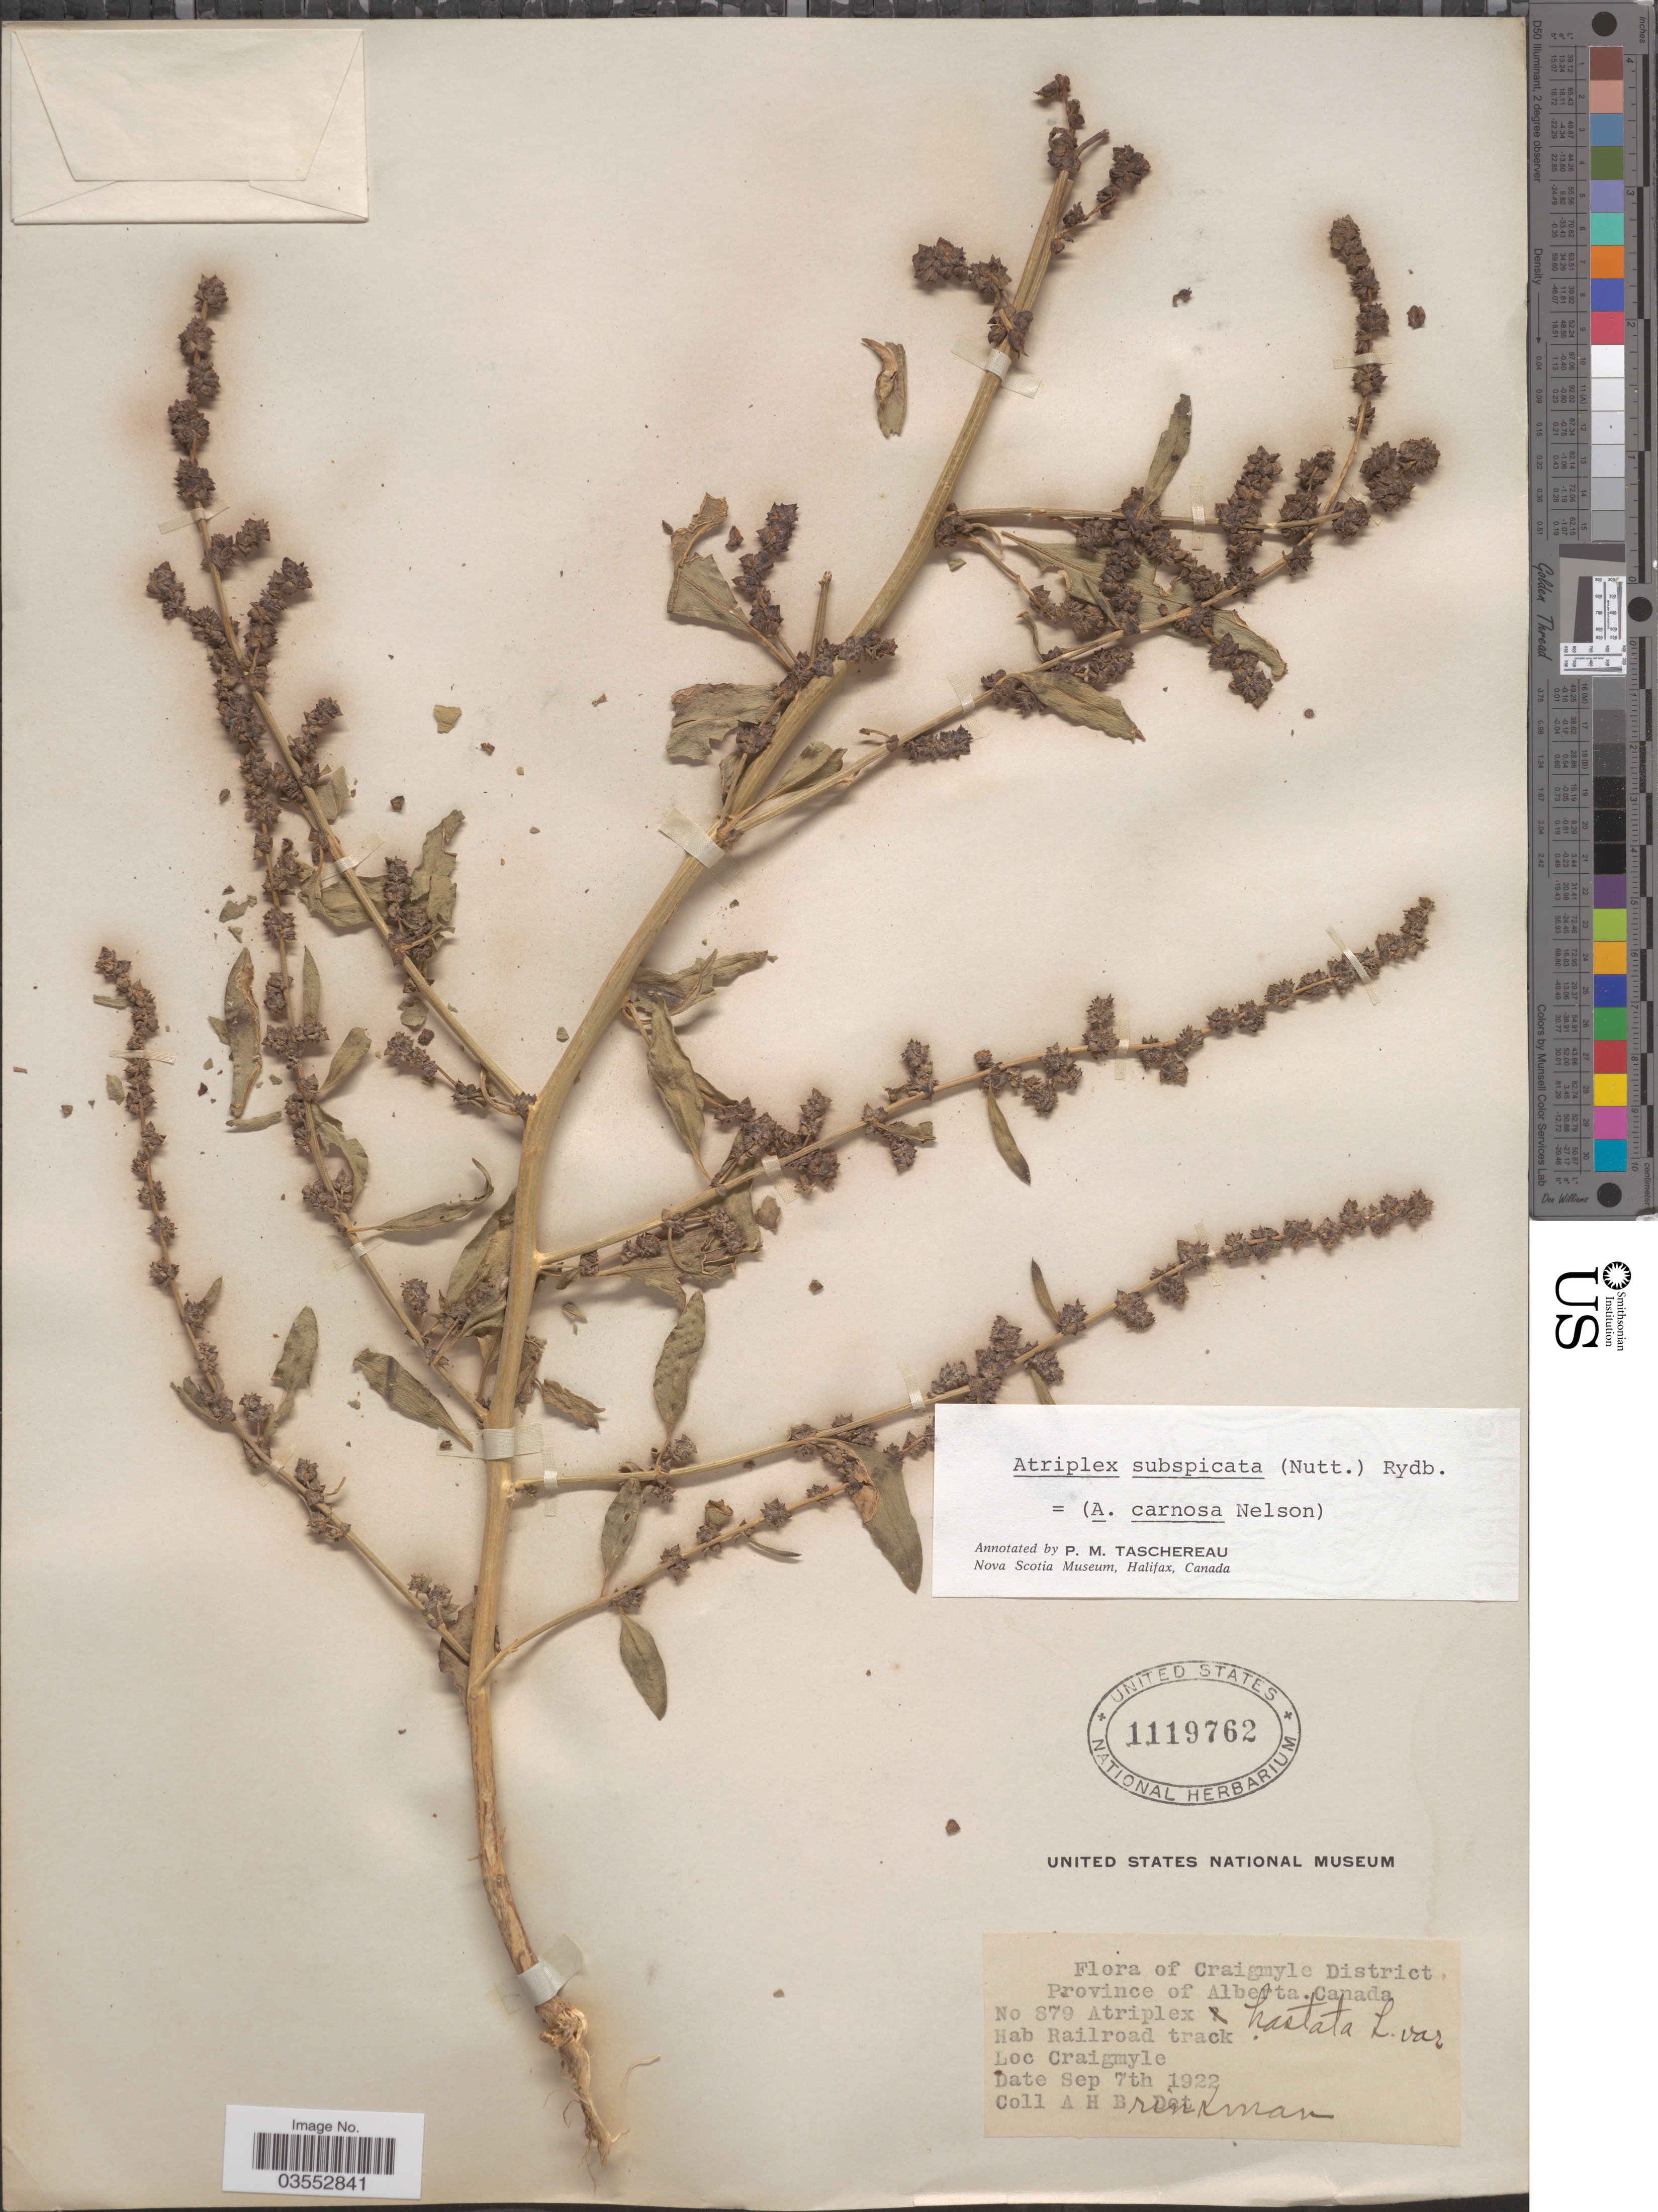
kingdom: Plantae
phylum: Tracheophyta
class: Magnoliopsida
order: Caryophyllales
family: Amaranthaceae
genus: Atriplex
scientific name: Atriplex subspicata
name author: (Nutt.) Rydb.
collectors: A. Brinkman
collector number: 879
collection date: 1922-09-07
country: Canada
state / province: Alberta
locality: Craigmyle District. Railroad track, Craigmyle.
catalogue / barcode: US 1119762